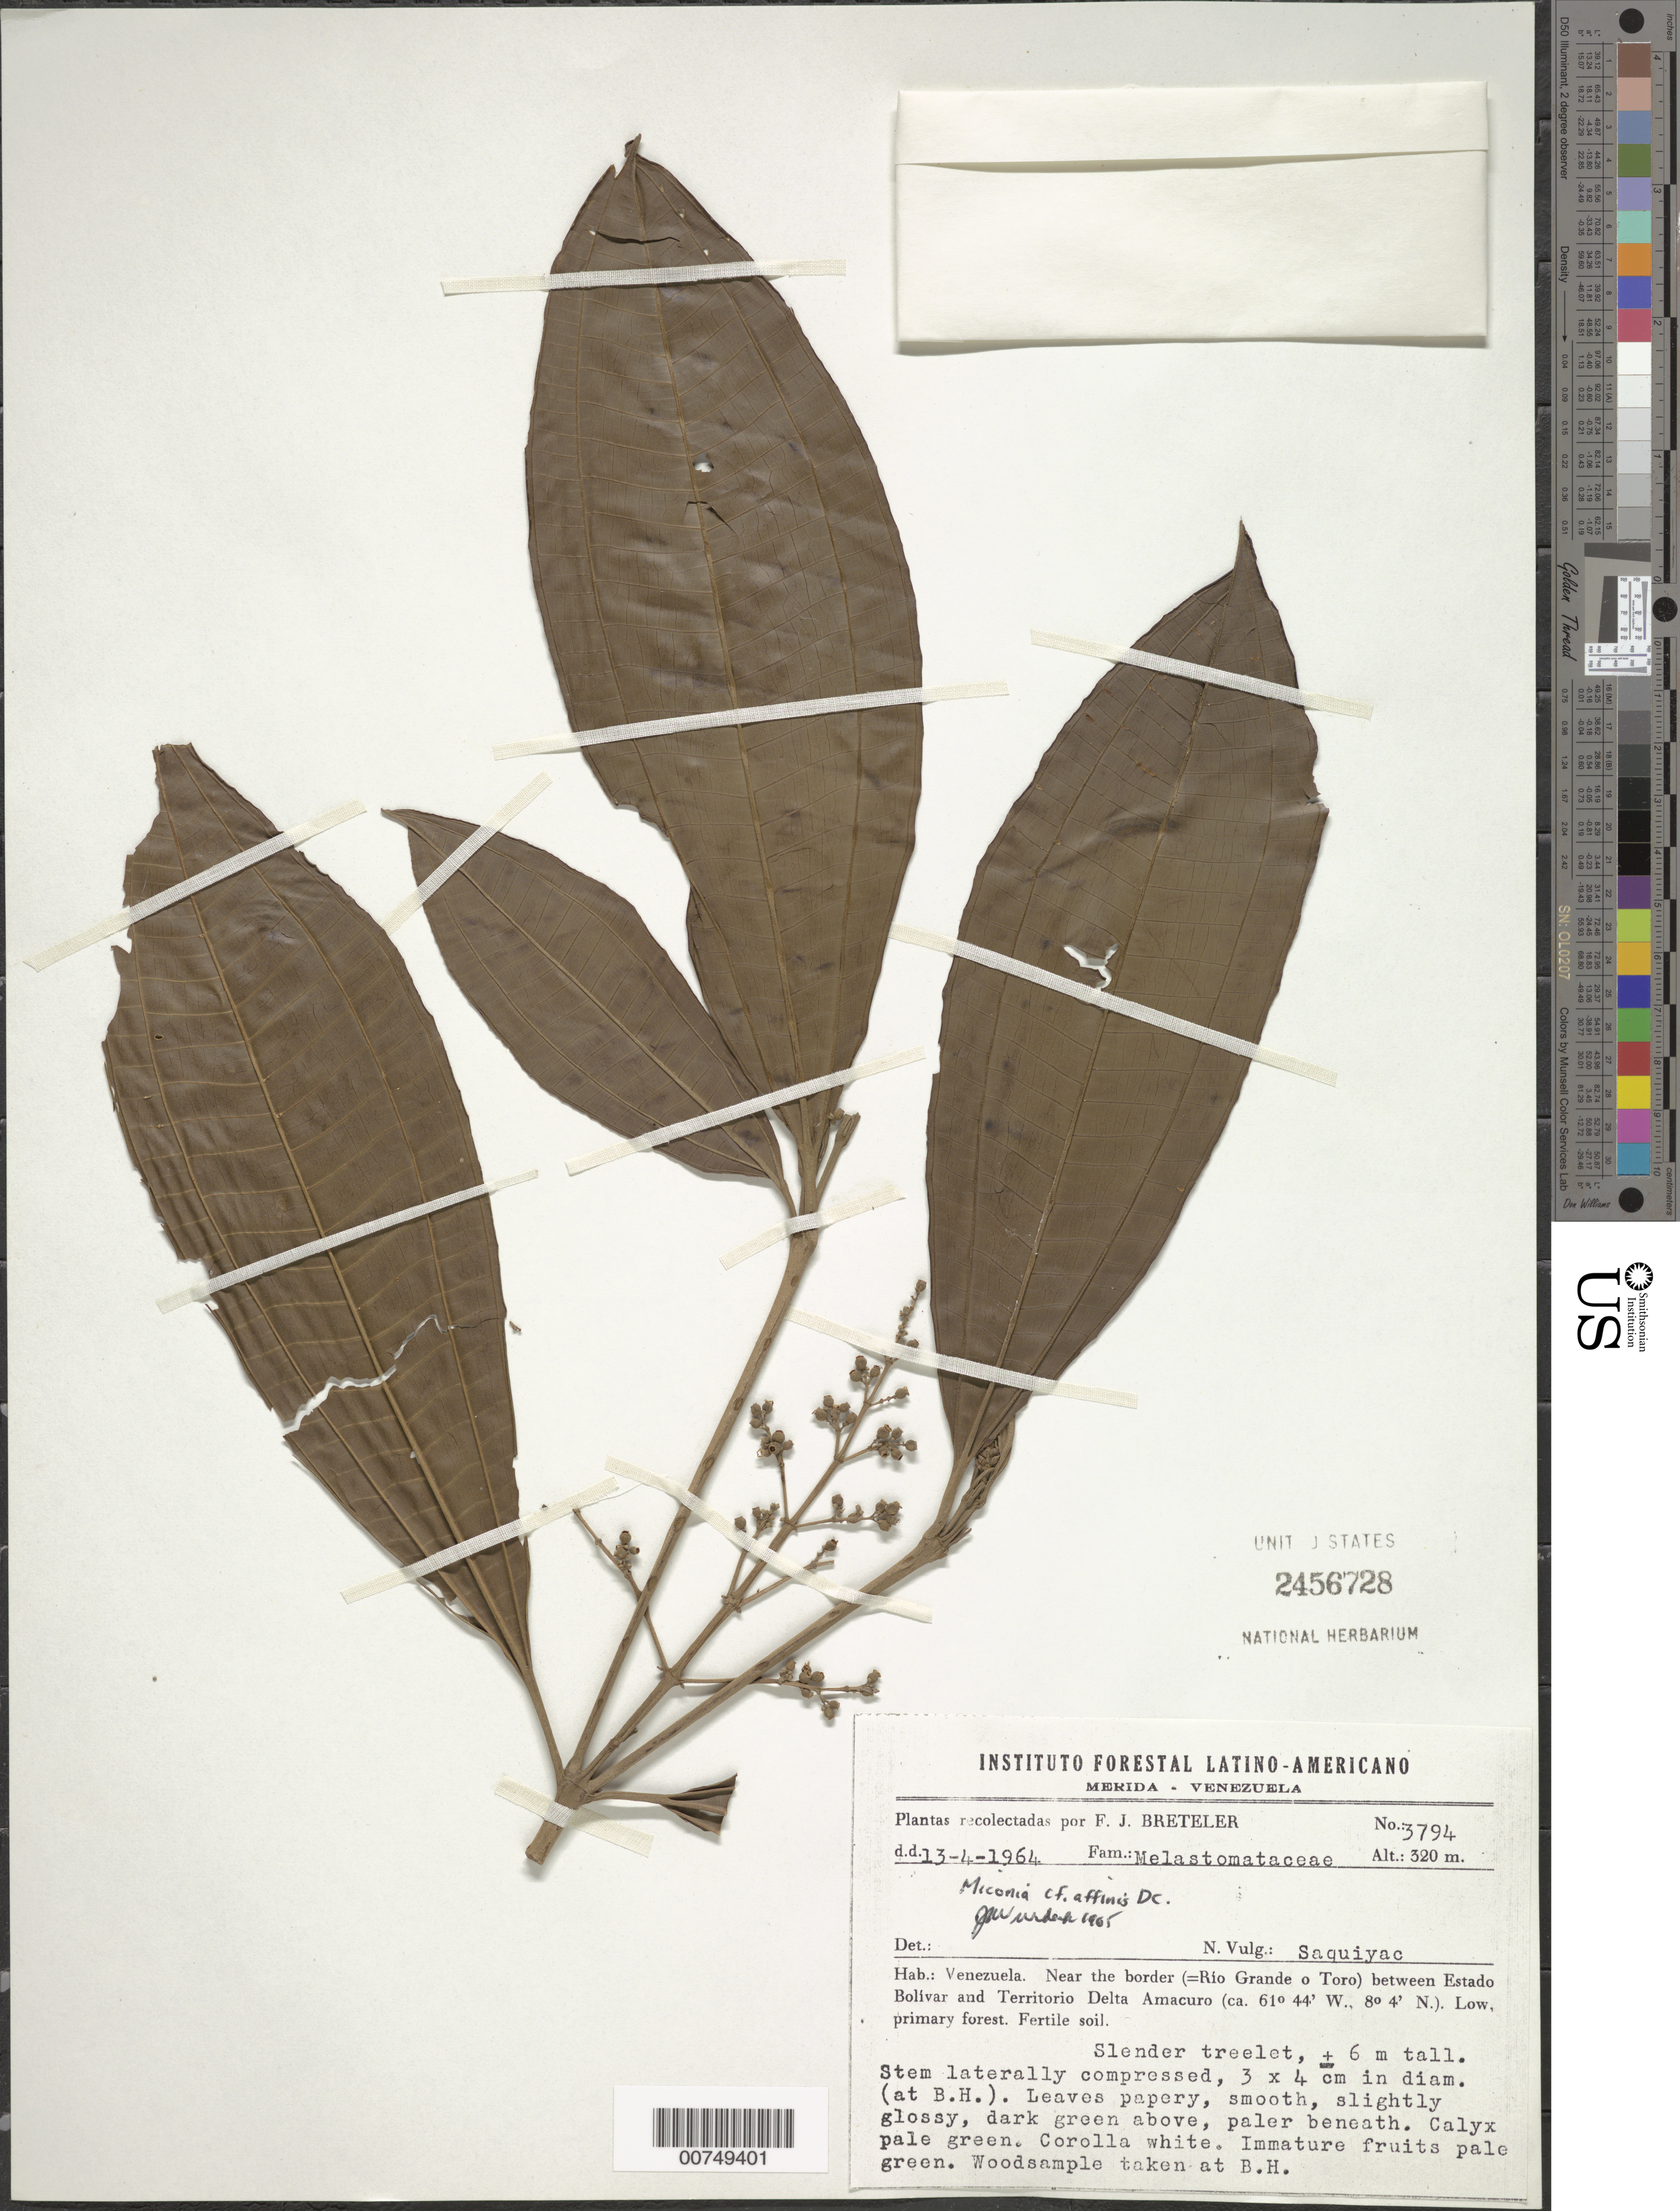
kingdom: Plantae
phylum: Tracheophyta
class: Magnoliopsida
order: Myrtales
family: Melastomataceae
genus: Miconia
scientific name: Miconia affinis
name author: DC.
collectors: F. J. Breteler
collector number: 3794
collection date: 1964-04-13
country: Venezuela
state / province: Bolivar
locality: Near the border (=Río Grande o Toro) between Estado Bolívar and Territorio Delta Amacuro.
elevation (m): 320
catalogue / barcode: US 2456728